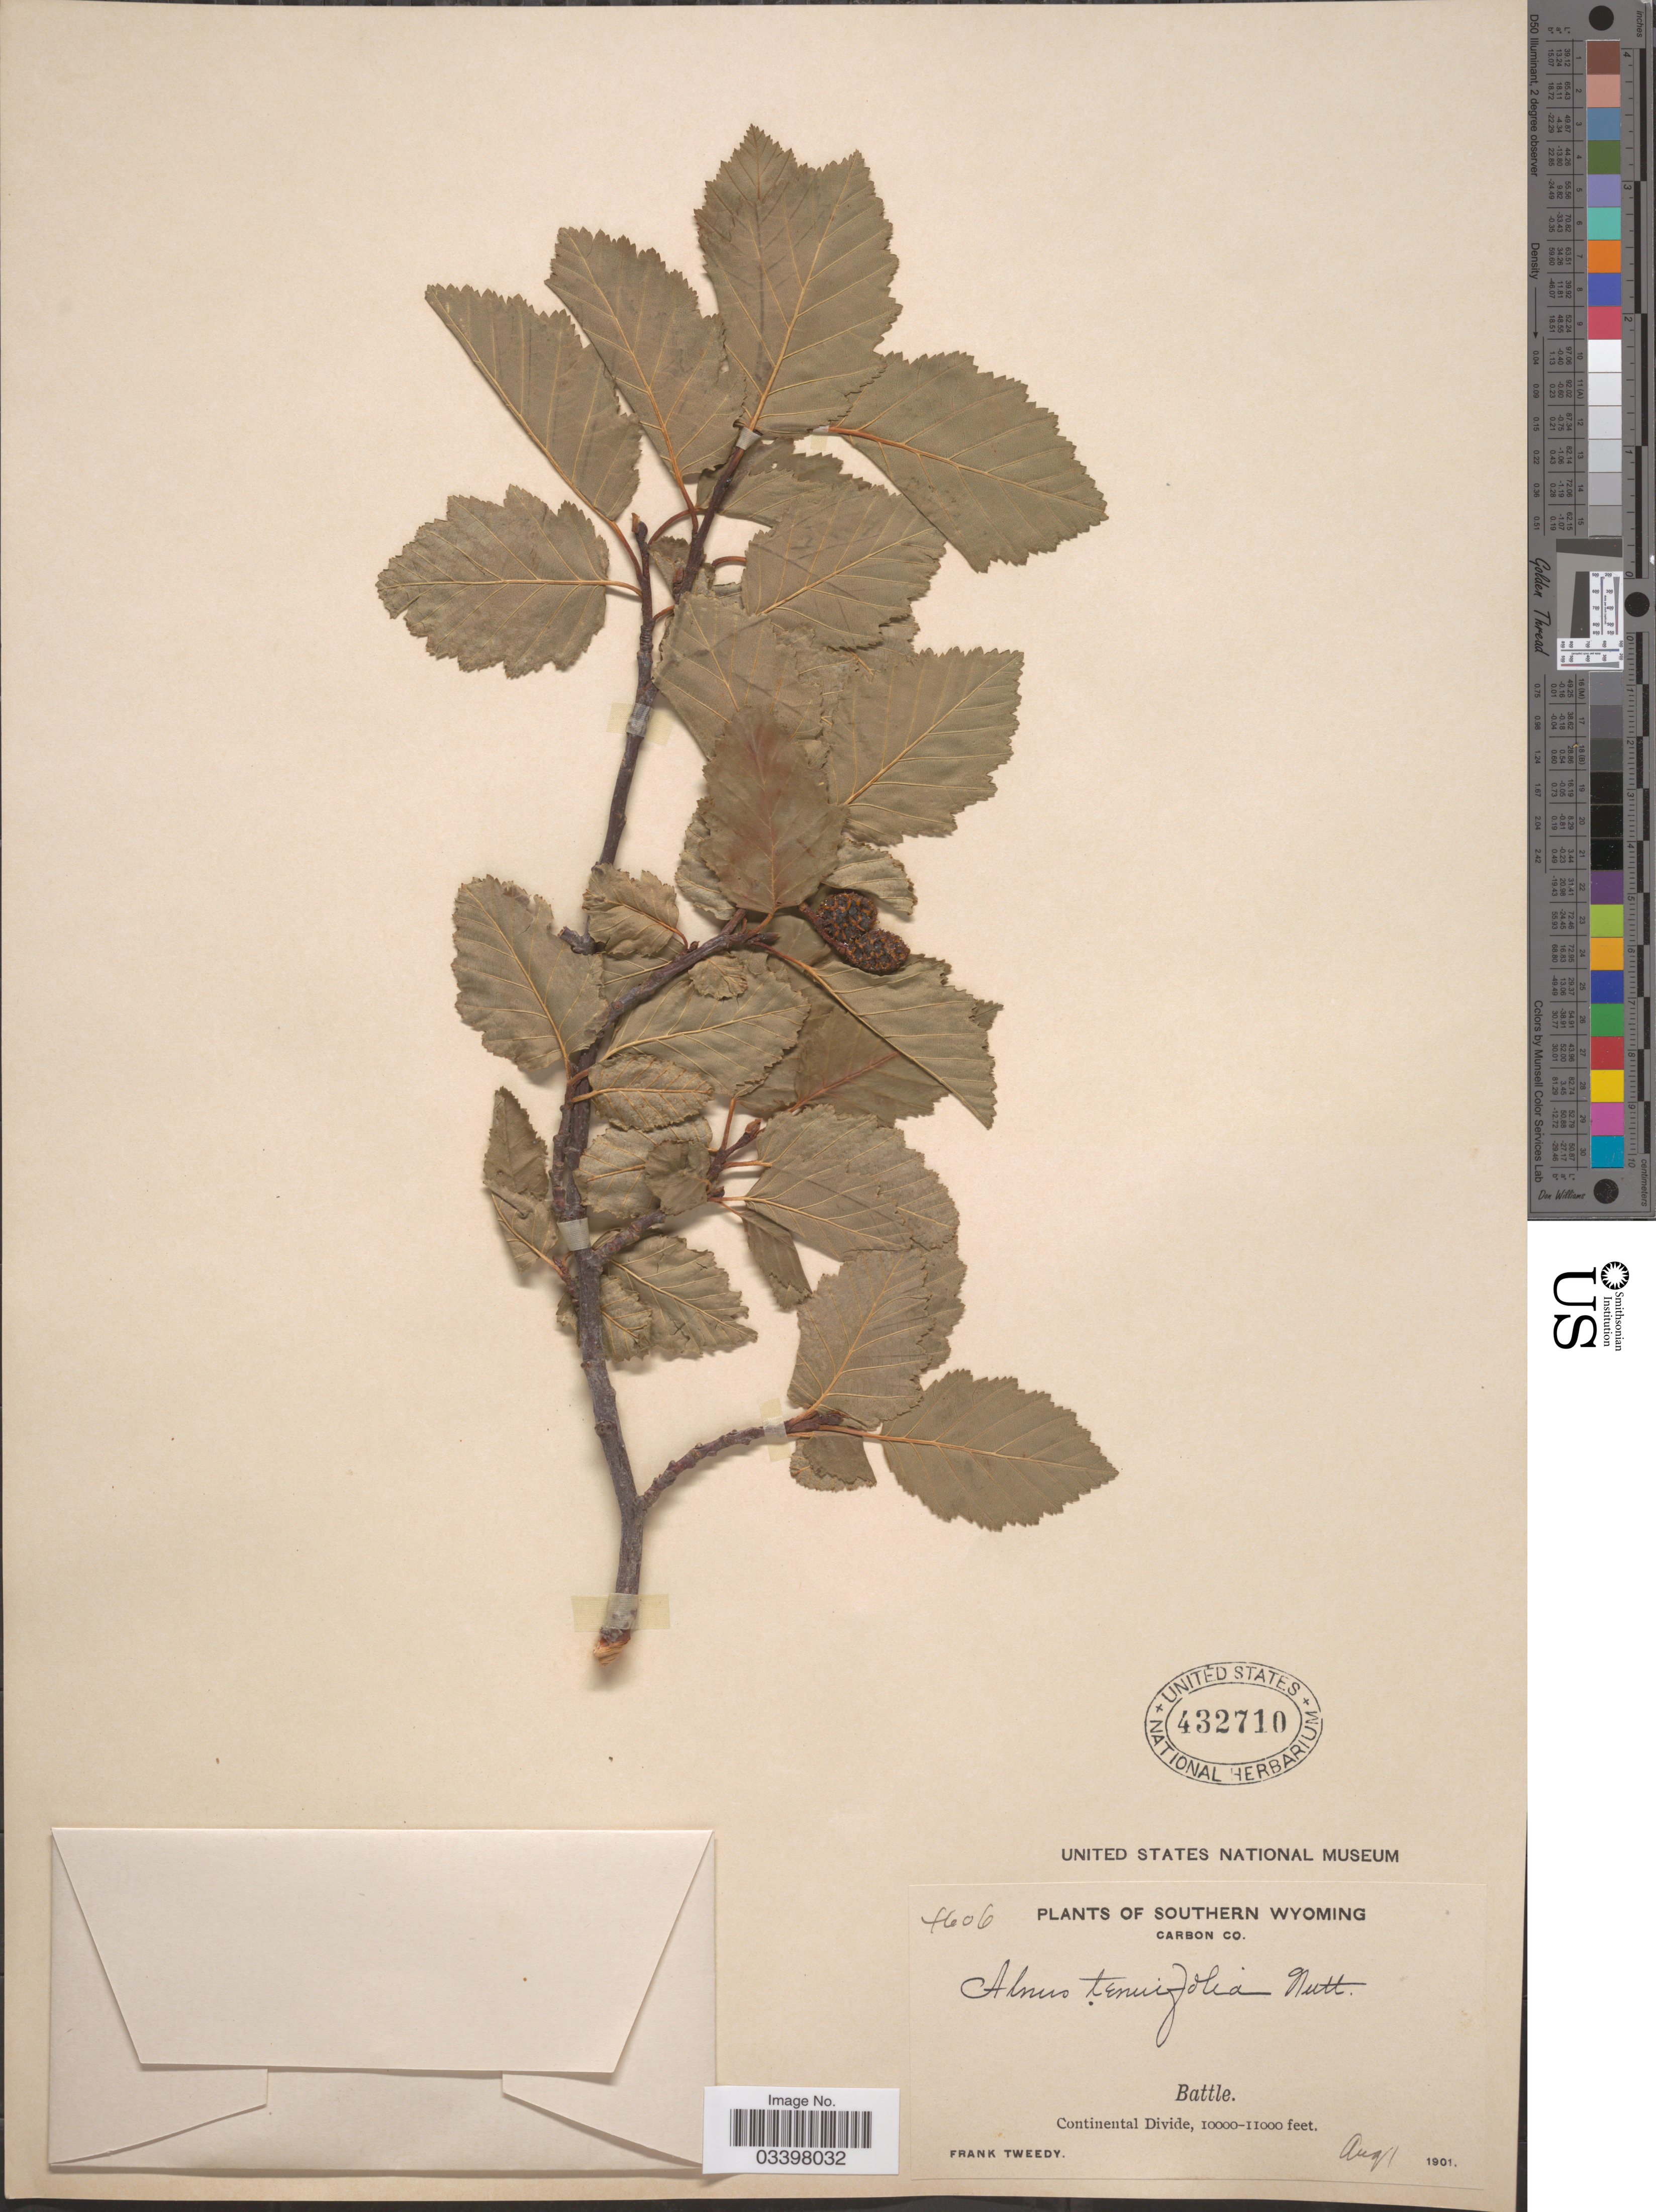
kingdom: Plantae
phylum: Tracheophyta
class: Magnoliopsida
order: Fagales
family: Betulaceae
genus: Alnus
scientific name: Alnus incana subsp. tenuifolia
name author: (Nutt.) Breitung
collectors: F. Tweedy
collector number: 4606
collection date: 1901-08-01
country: United States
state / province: Wyoming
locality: Southern Wyoming Carbon Co. Battle.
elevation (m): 3048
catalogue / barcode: US 432710